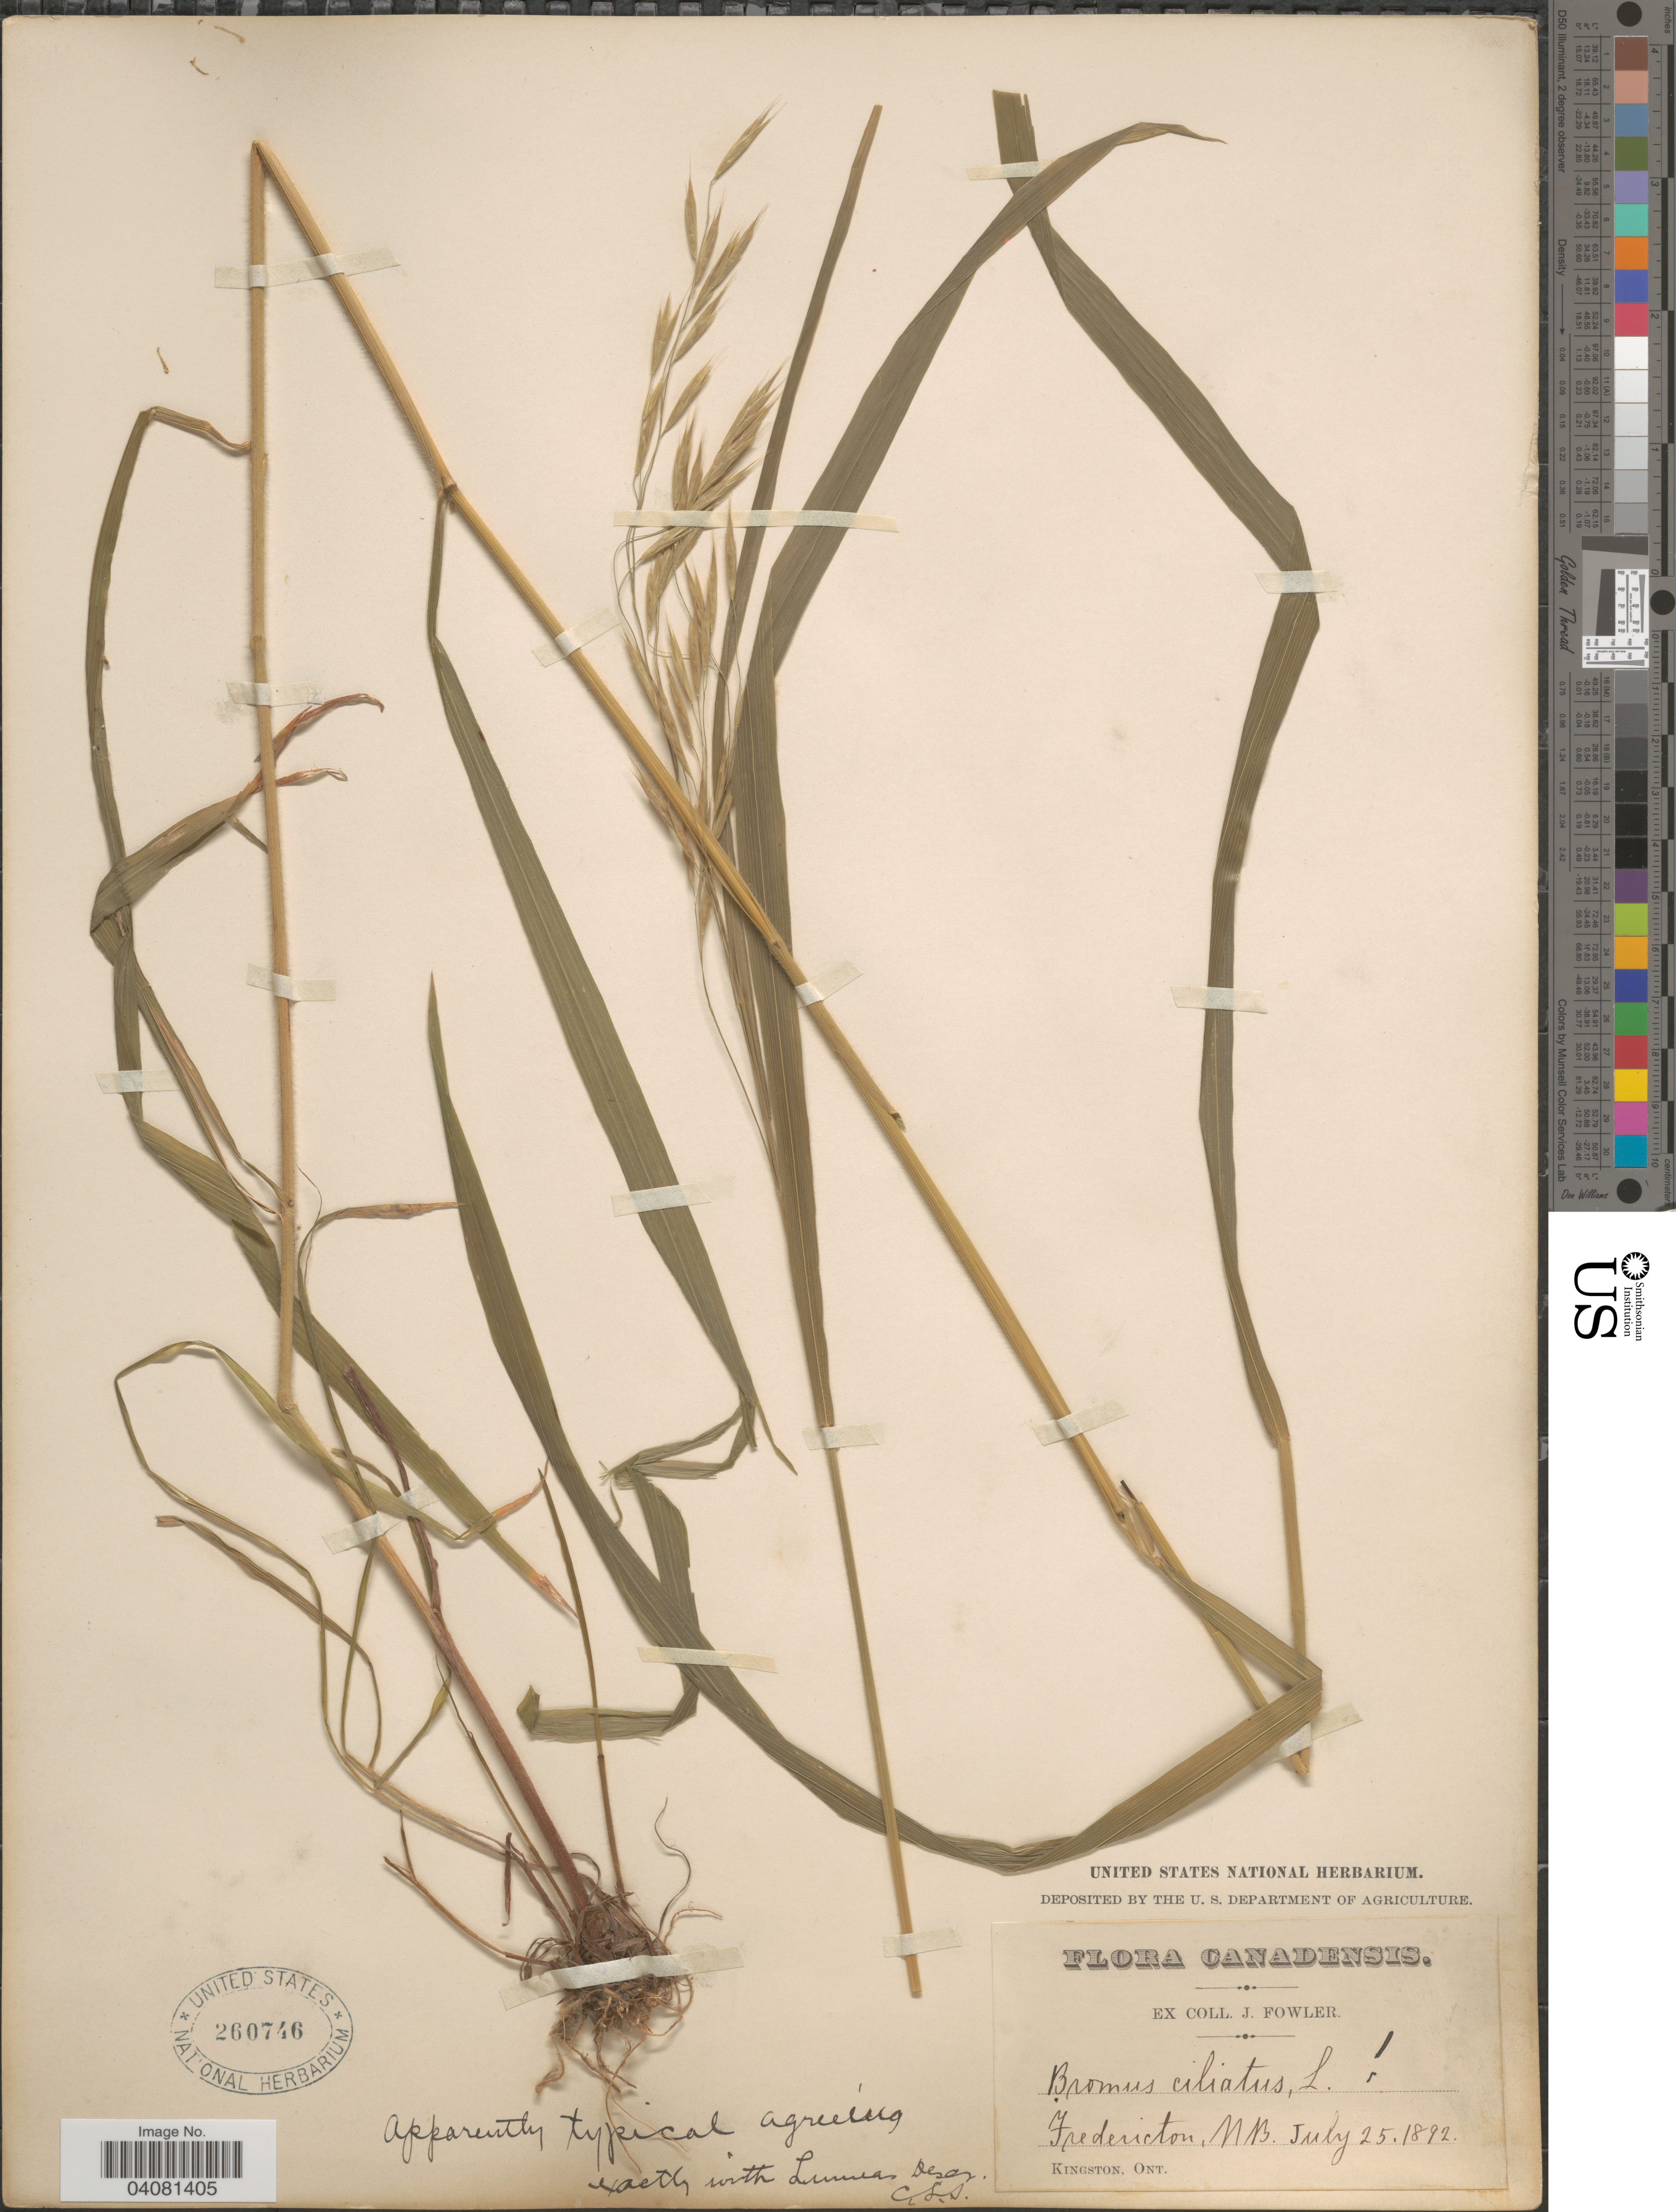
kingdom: Plantae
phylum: Tracheophyta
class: Liliopsida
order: Poales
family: Poaceae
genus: Bromus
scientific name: Bromus ciliatus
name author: L.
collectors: J. Fowler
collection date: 1892-07-25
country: Canada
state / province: New Brunswick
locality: Fredericton.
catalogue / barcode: US 260746